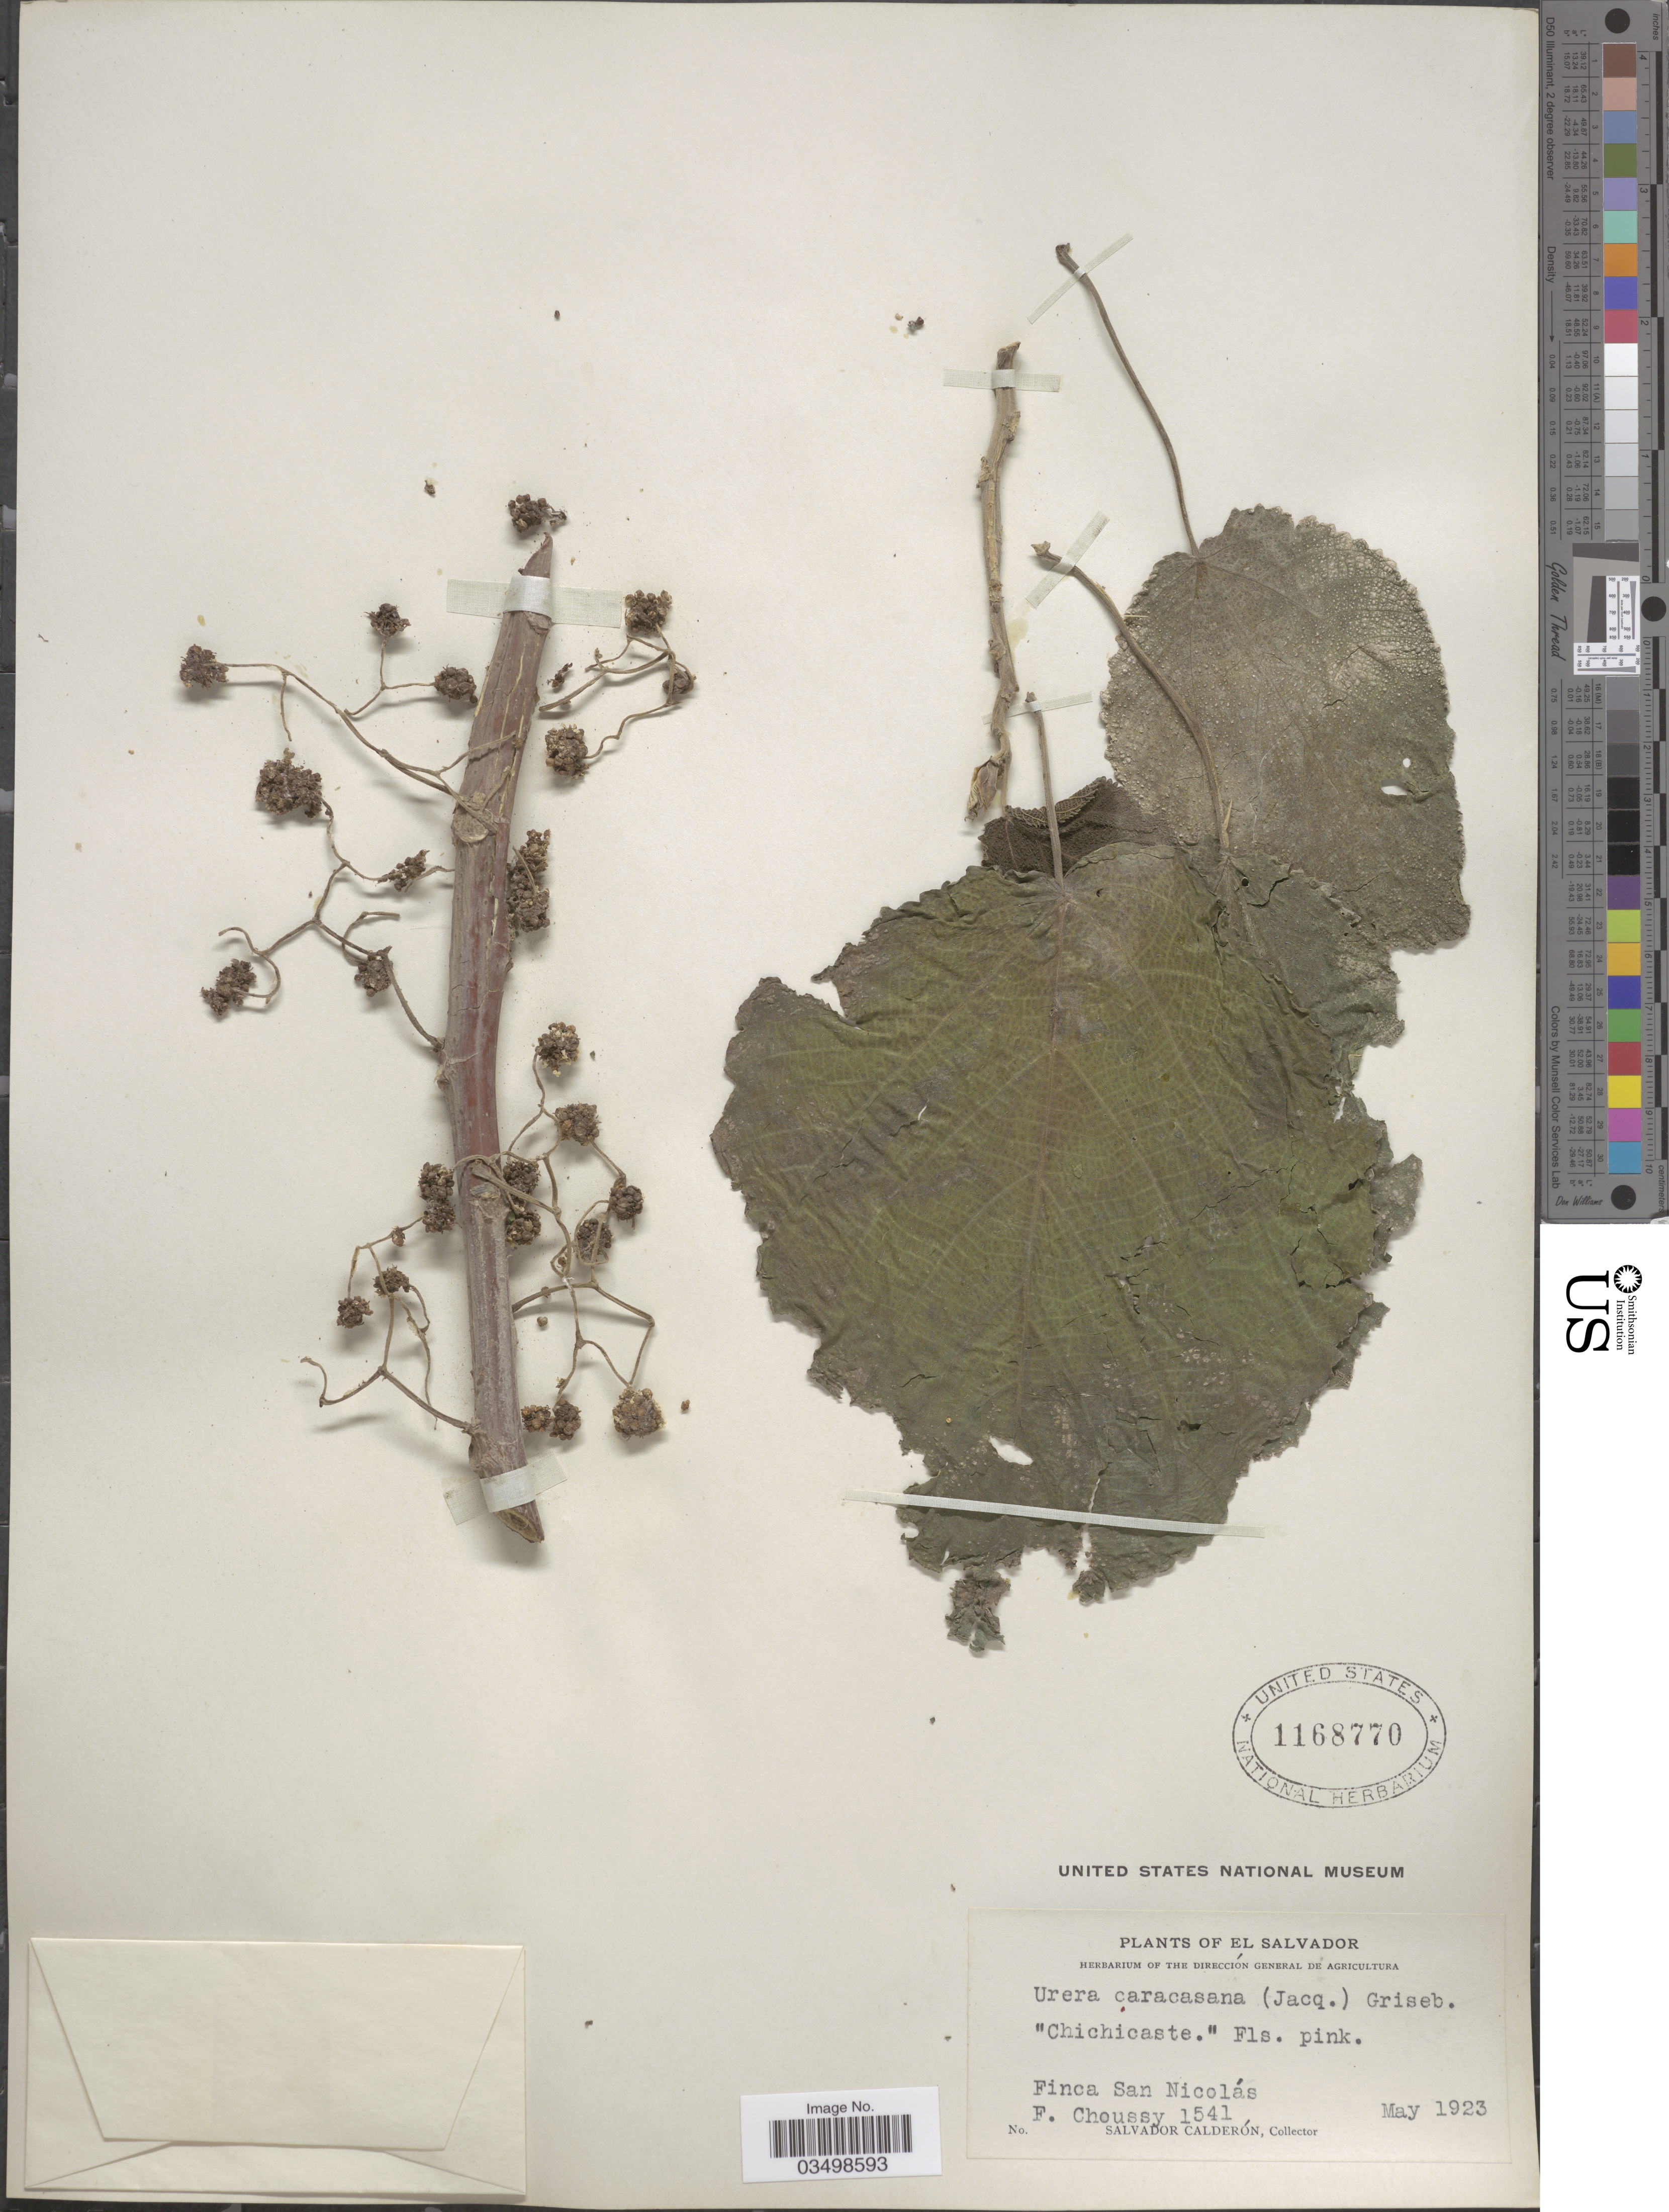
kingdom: Plantae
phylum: Tracheophyta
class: Magnoliopsida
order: Rosales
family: Urticaceae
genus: Urera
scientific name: Urera caracasana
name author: (Jacq.) Gaudich. ex Griseb.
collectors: S. Calderón & F. Choussy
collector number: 1541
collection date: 1923-05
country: El Salvador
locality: Finca San Nicolás.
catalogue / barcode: US 1168770